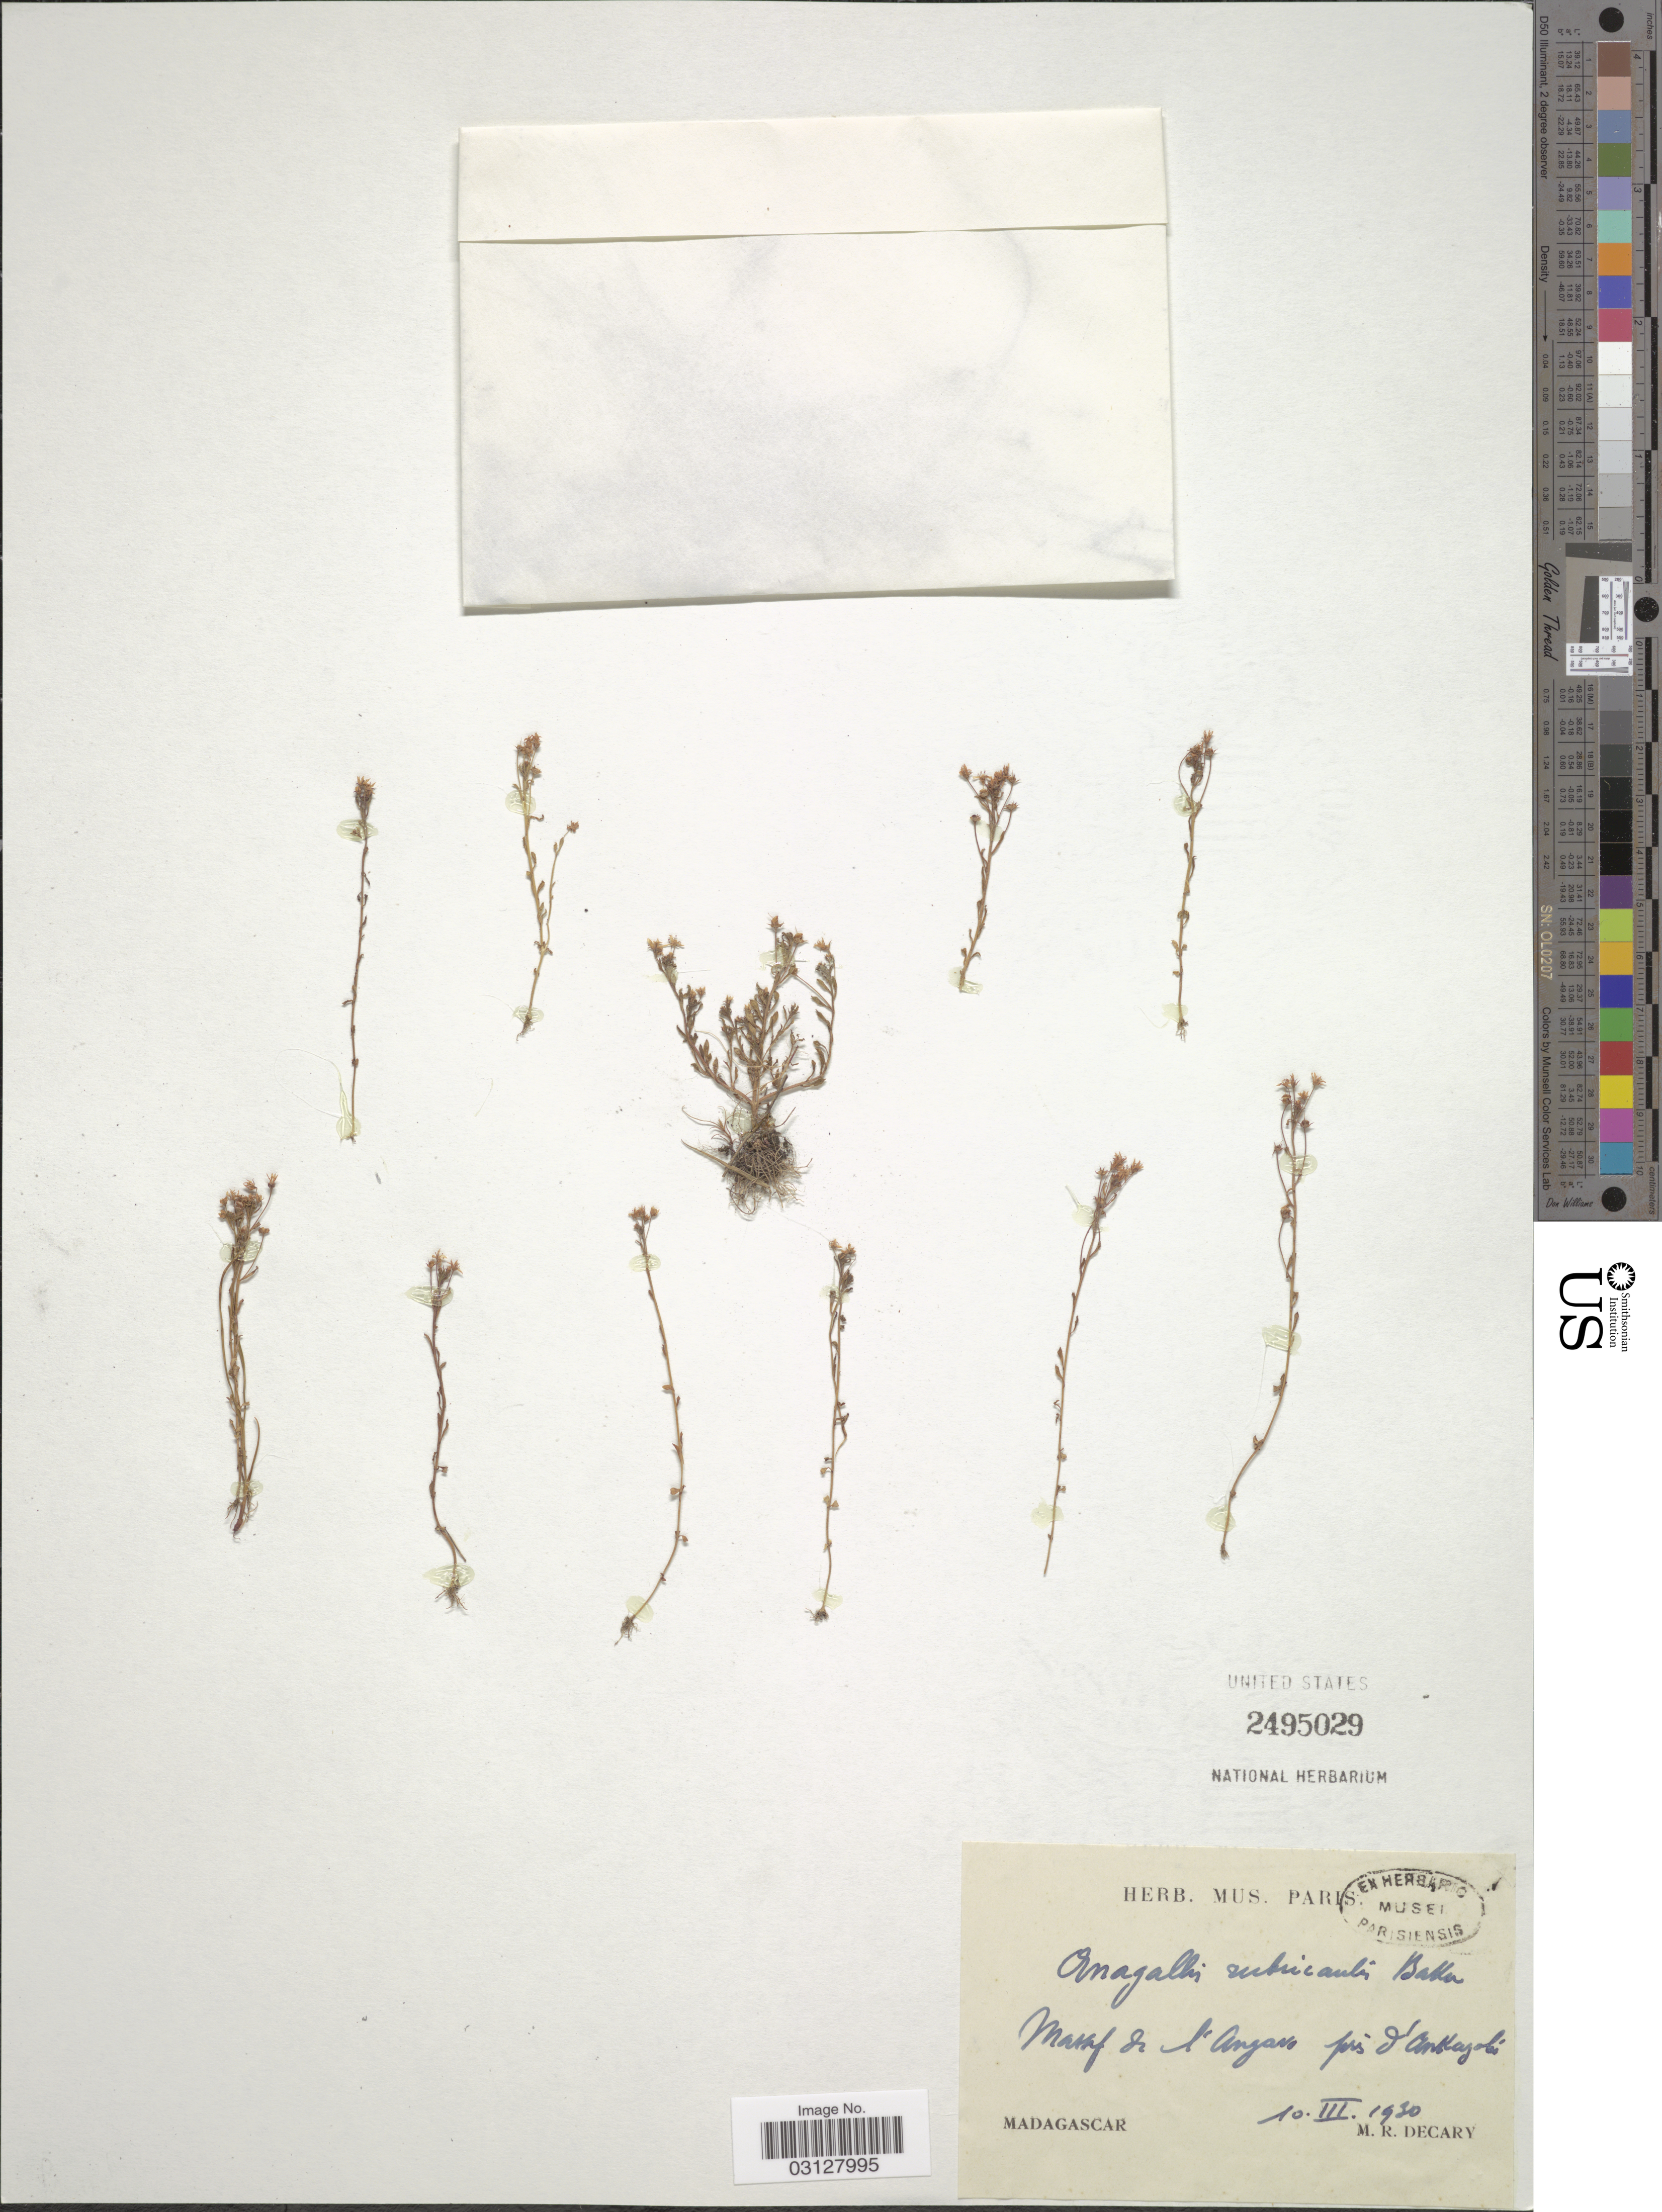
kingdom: Plantae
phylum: Tracheophyta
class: Magnoliopsida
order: Ericales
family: Primulaceae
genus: Anagallis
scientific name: Anagallis rubricaulis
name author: Bojer ex Duby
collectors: R. Decary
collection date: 1930-03-10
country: Madagascar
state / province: Analamanga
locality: Massif de l'Angavo prés d'Ankazobe [Massif of the Angavo near Ankazobe]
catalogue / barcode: US 2495029